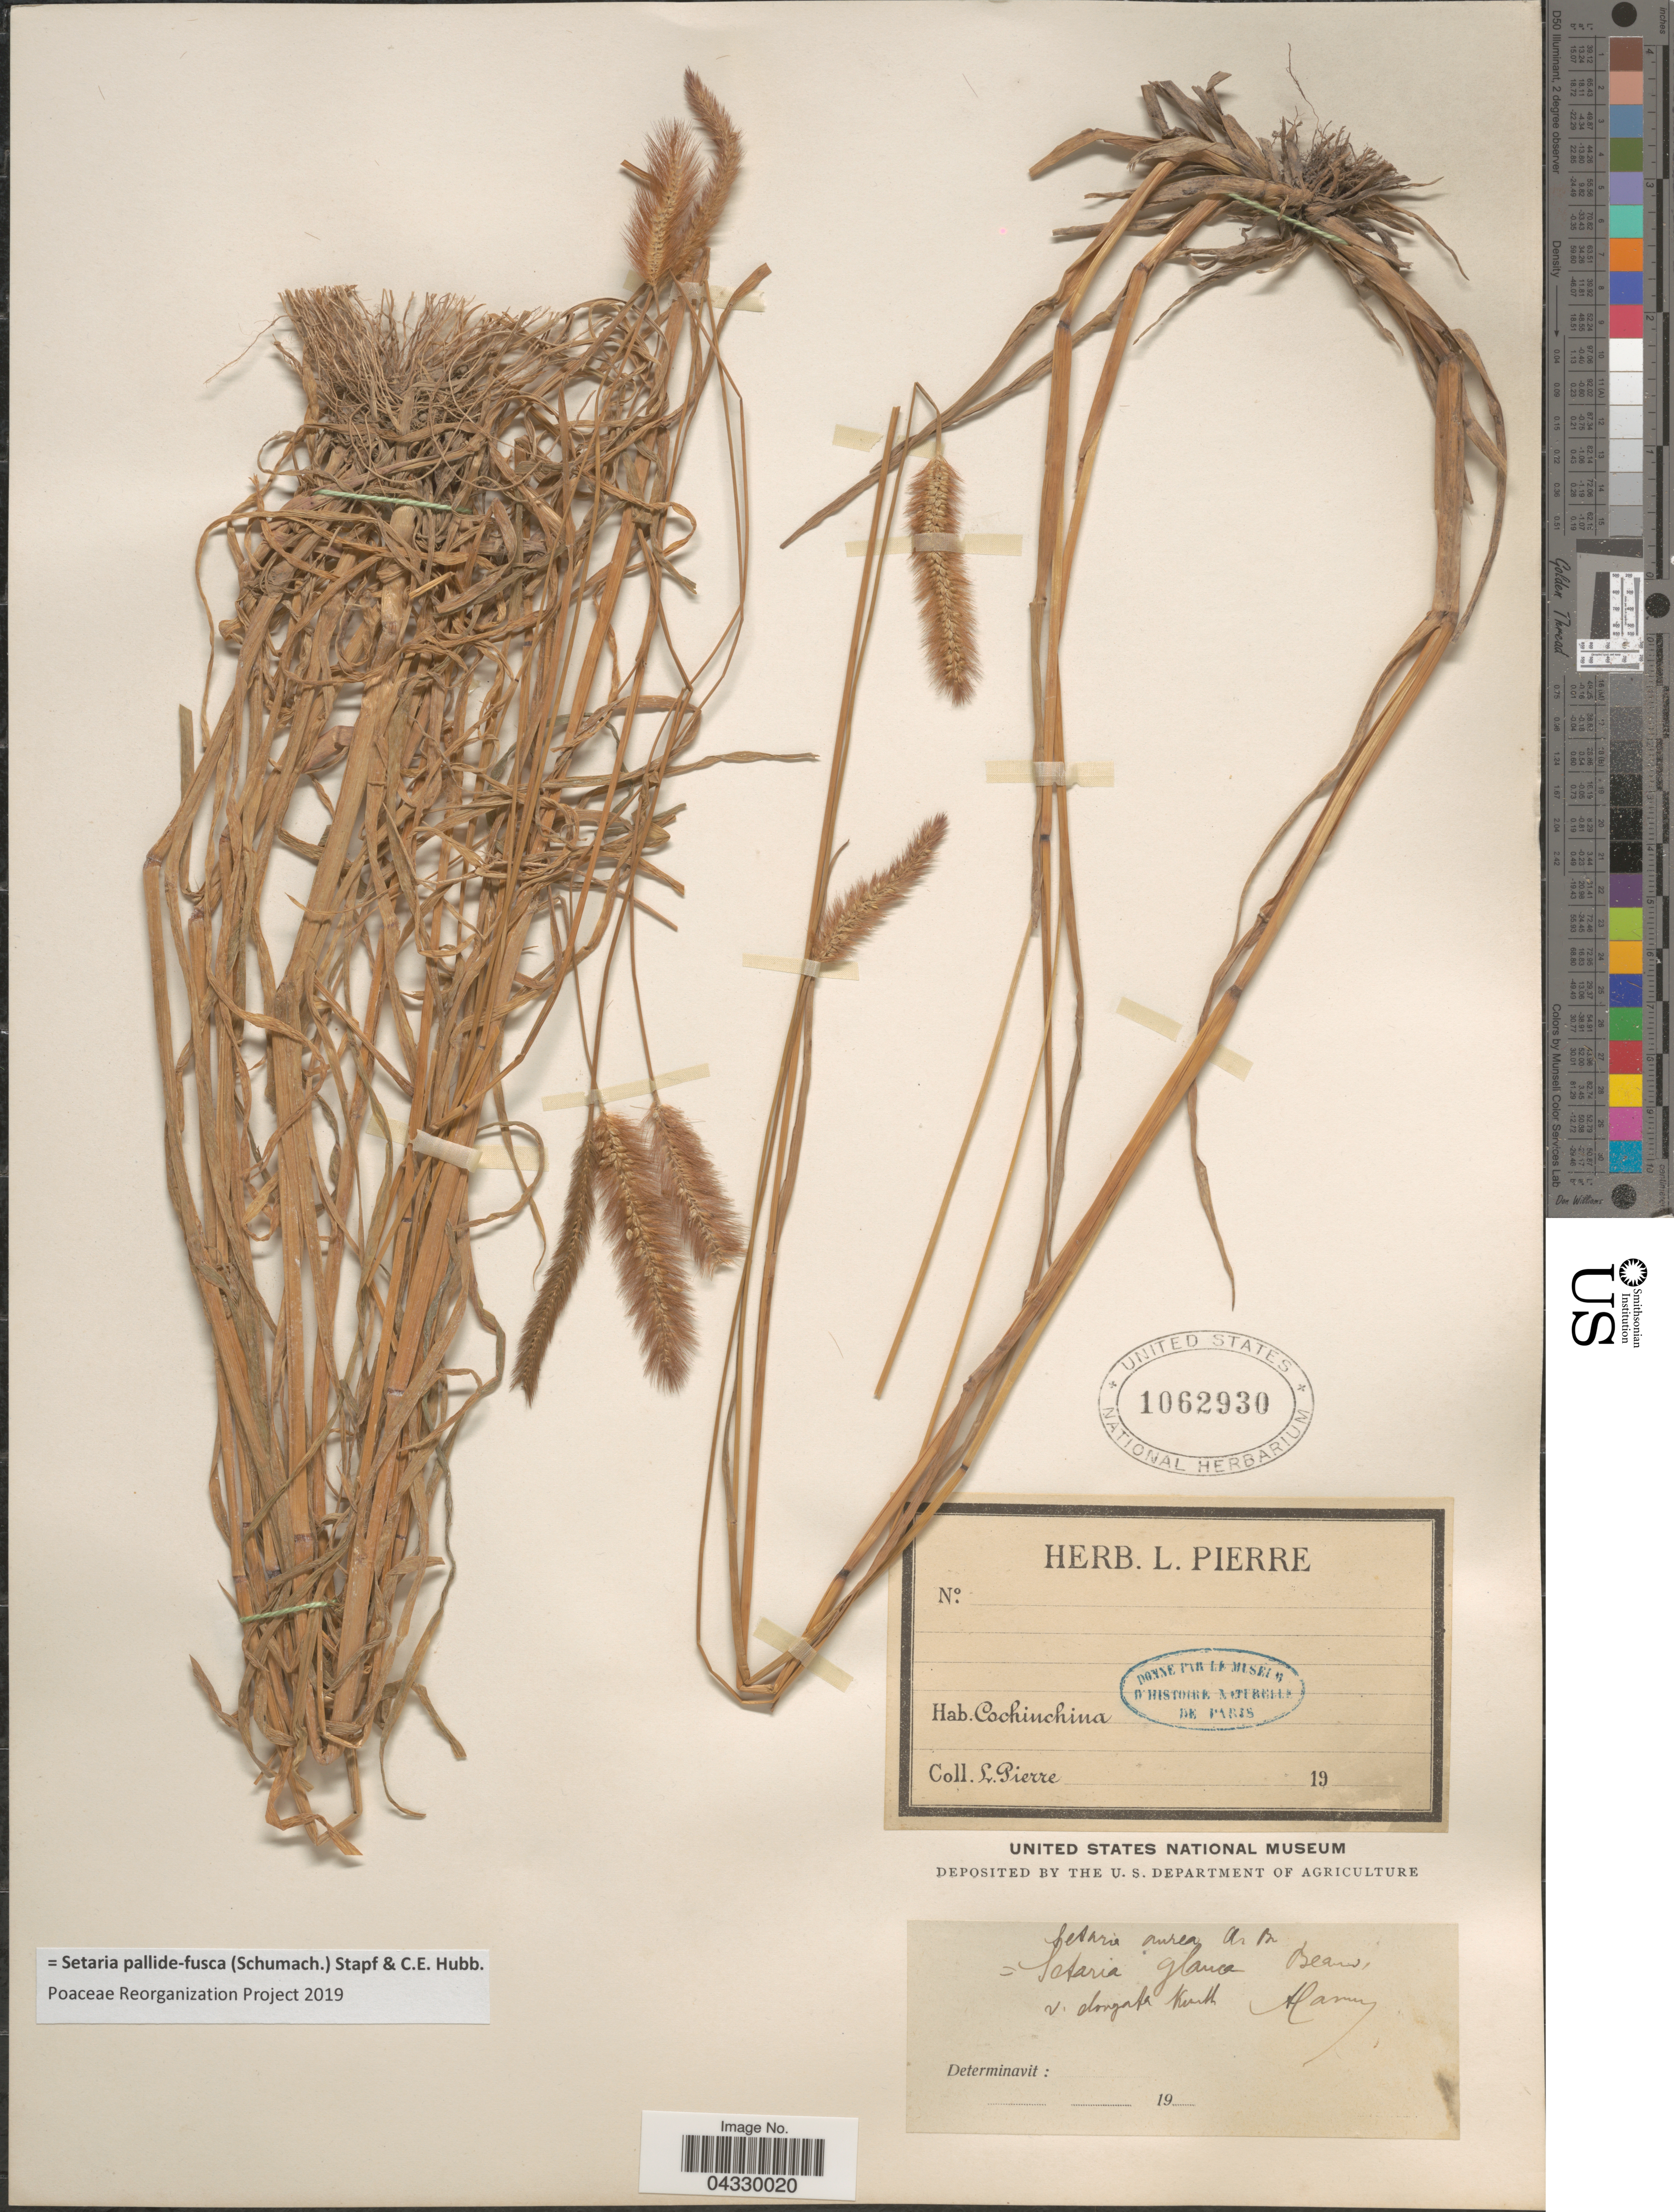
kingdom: Plantae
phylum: Tracheophyta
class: Liliopsida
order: Poales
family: Poaceae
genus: Setaria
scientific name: Setaria pallide-fusca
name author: (Schumach.) Stapf & C.E. Hubb.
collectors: L. Pierre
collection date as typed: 19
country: Vietnam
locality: Cochinchina.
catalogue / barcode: US 1062930